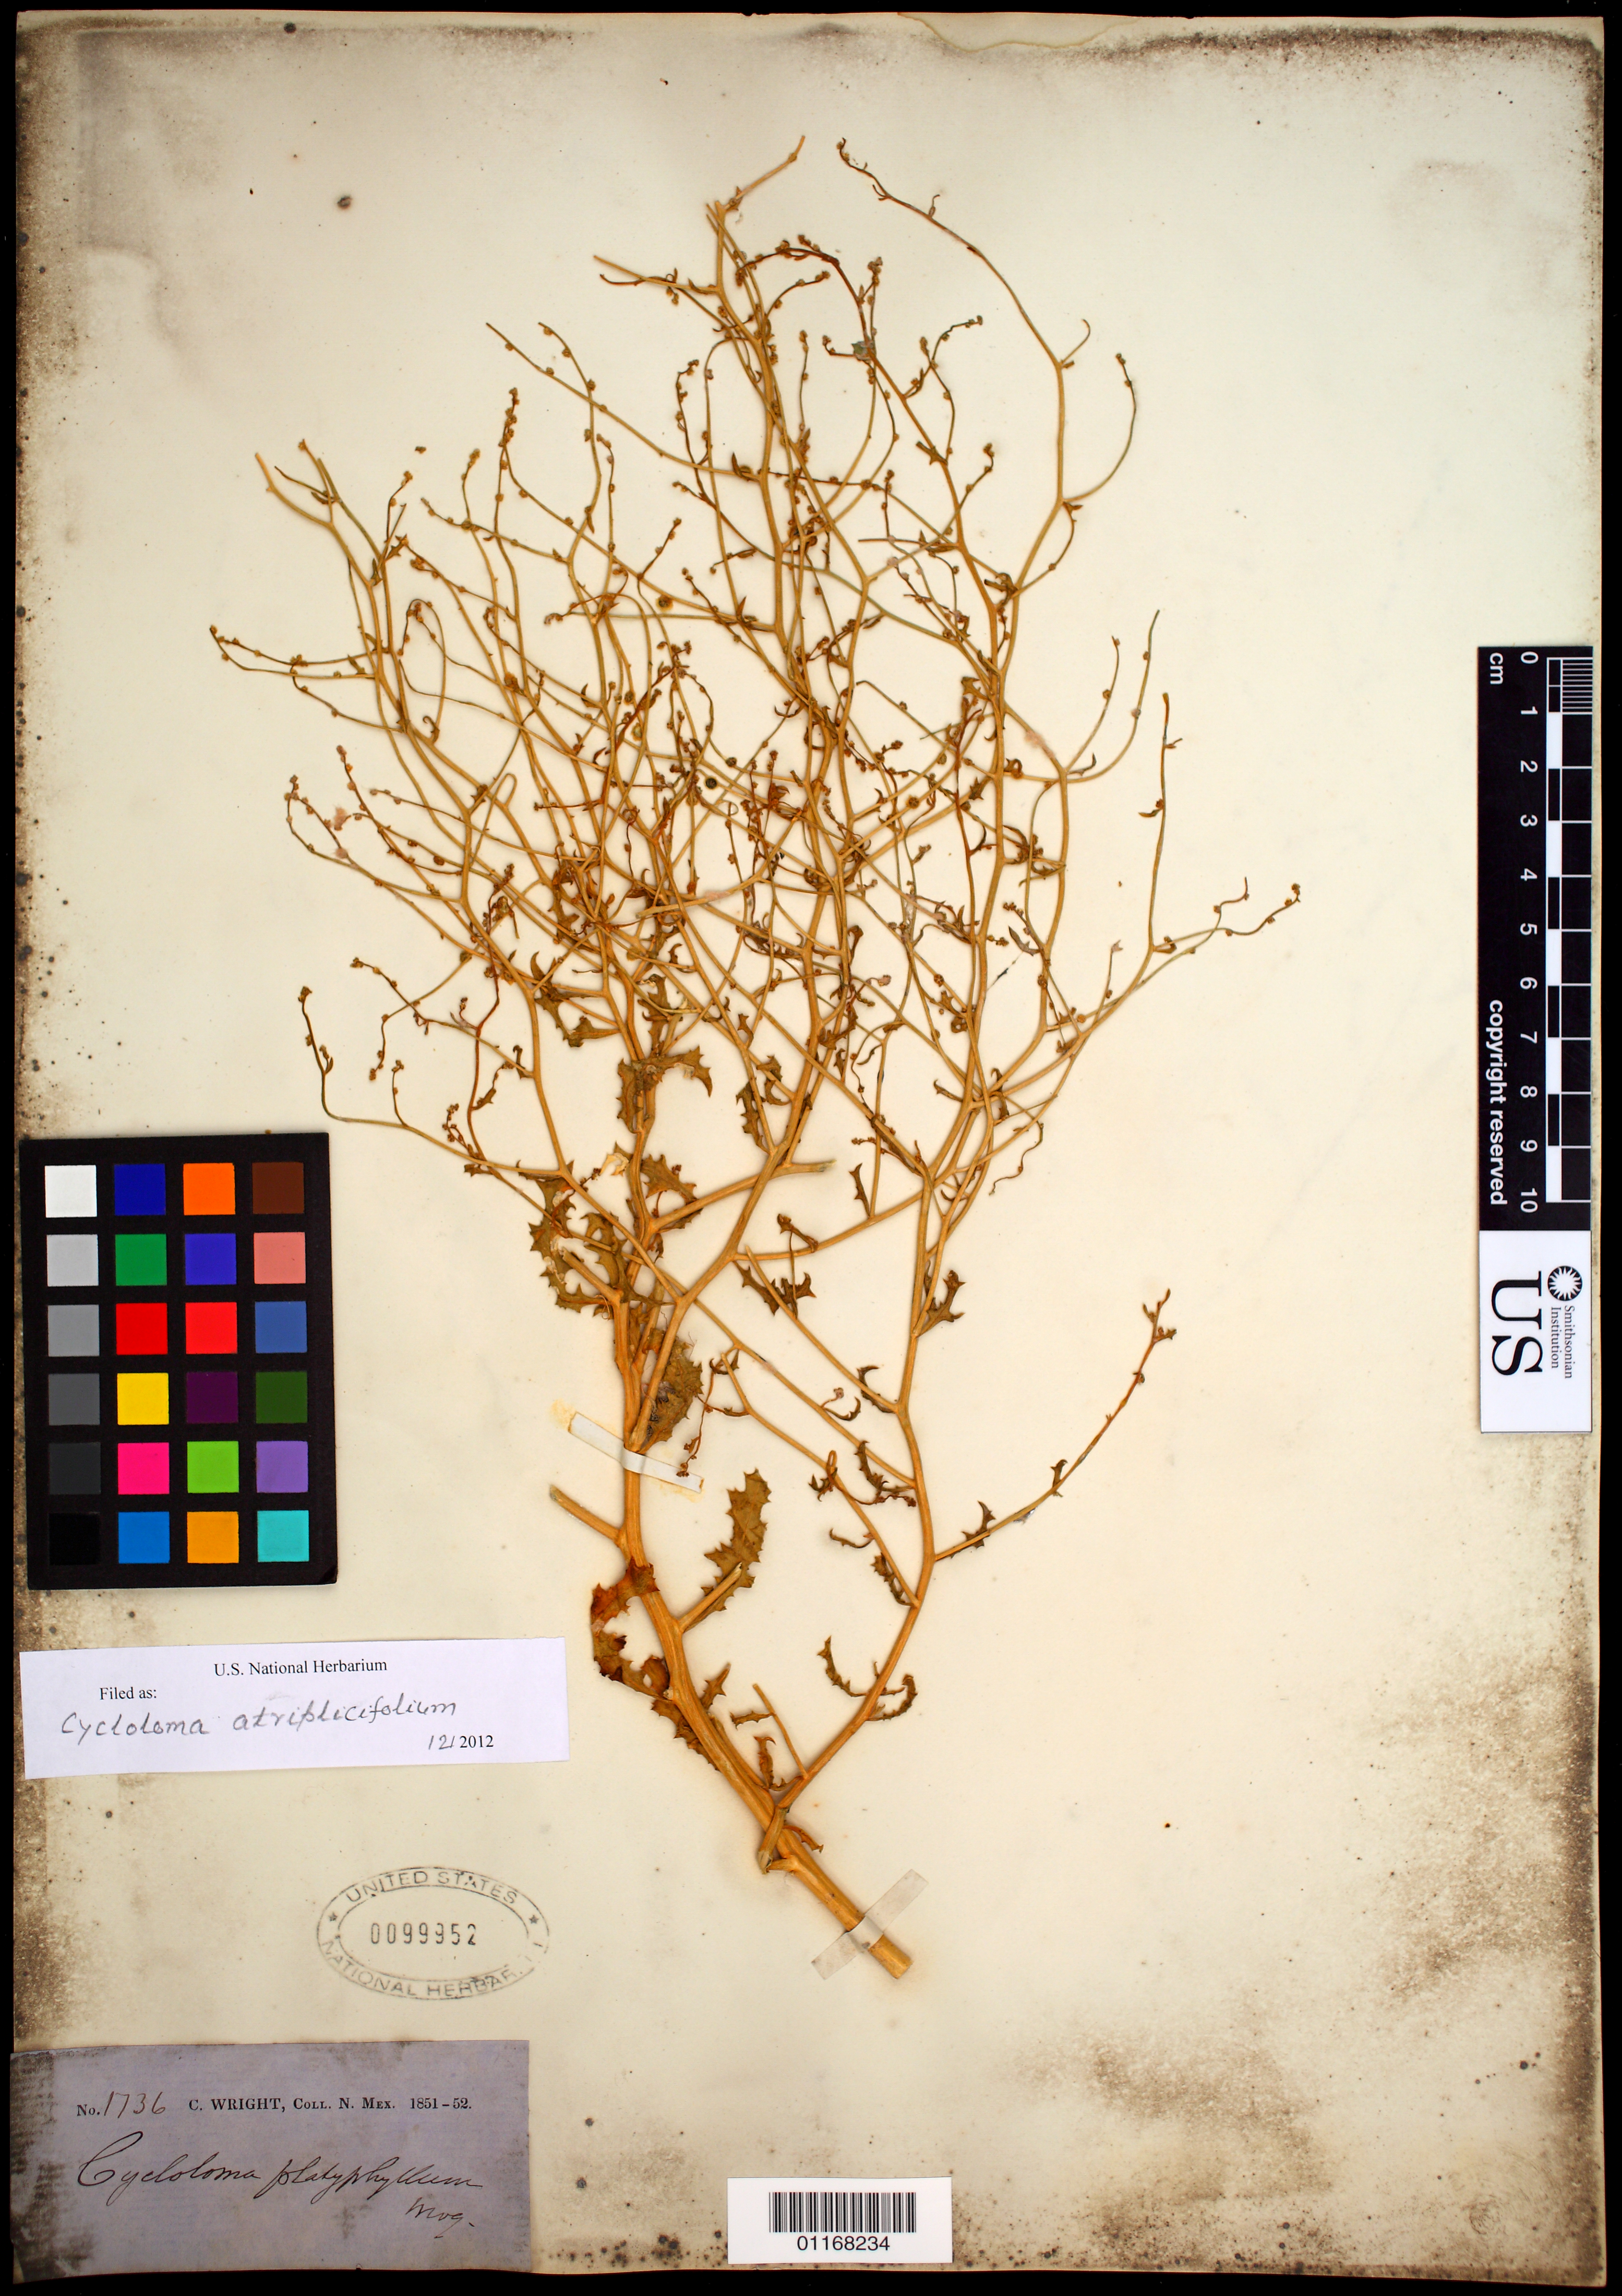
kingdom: Plantae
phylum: Tracheophyta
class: Magnoliopsida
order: Caryophyllales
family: Amaranthaceae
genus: Dysphania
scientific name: Dysphania atriplicifolia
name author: (Spreng.) G. Kadereit et al.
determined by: U.S. National Herbarium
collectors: C. Wright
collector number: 1736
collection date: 1851/1852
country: United States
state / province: New Mexico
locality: "N. Mex." [=northern Mexico or New Mexico? either way possibly referring to present-day Arizona or Texas]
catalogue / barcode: US 99952